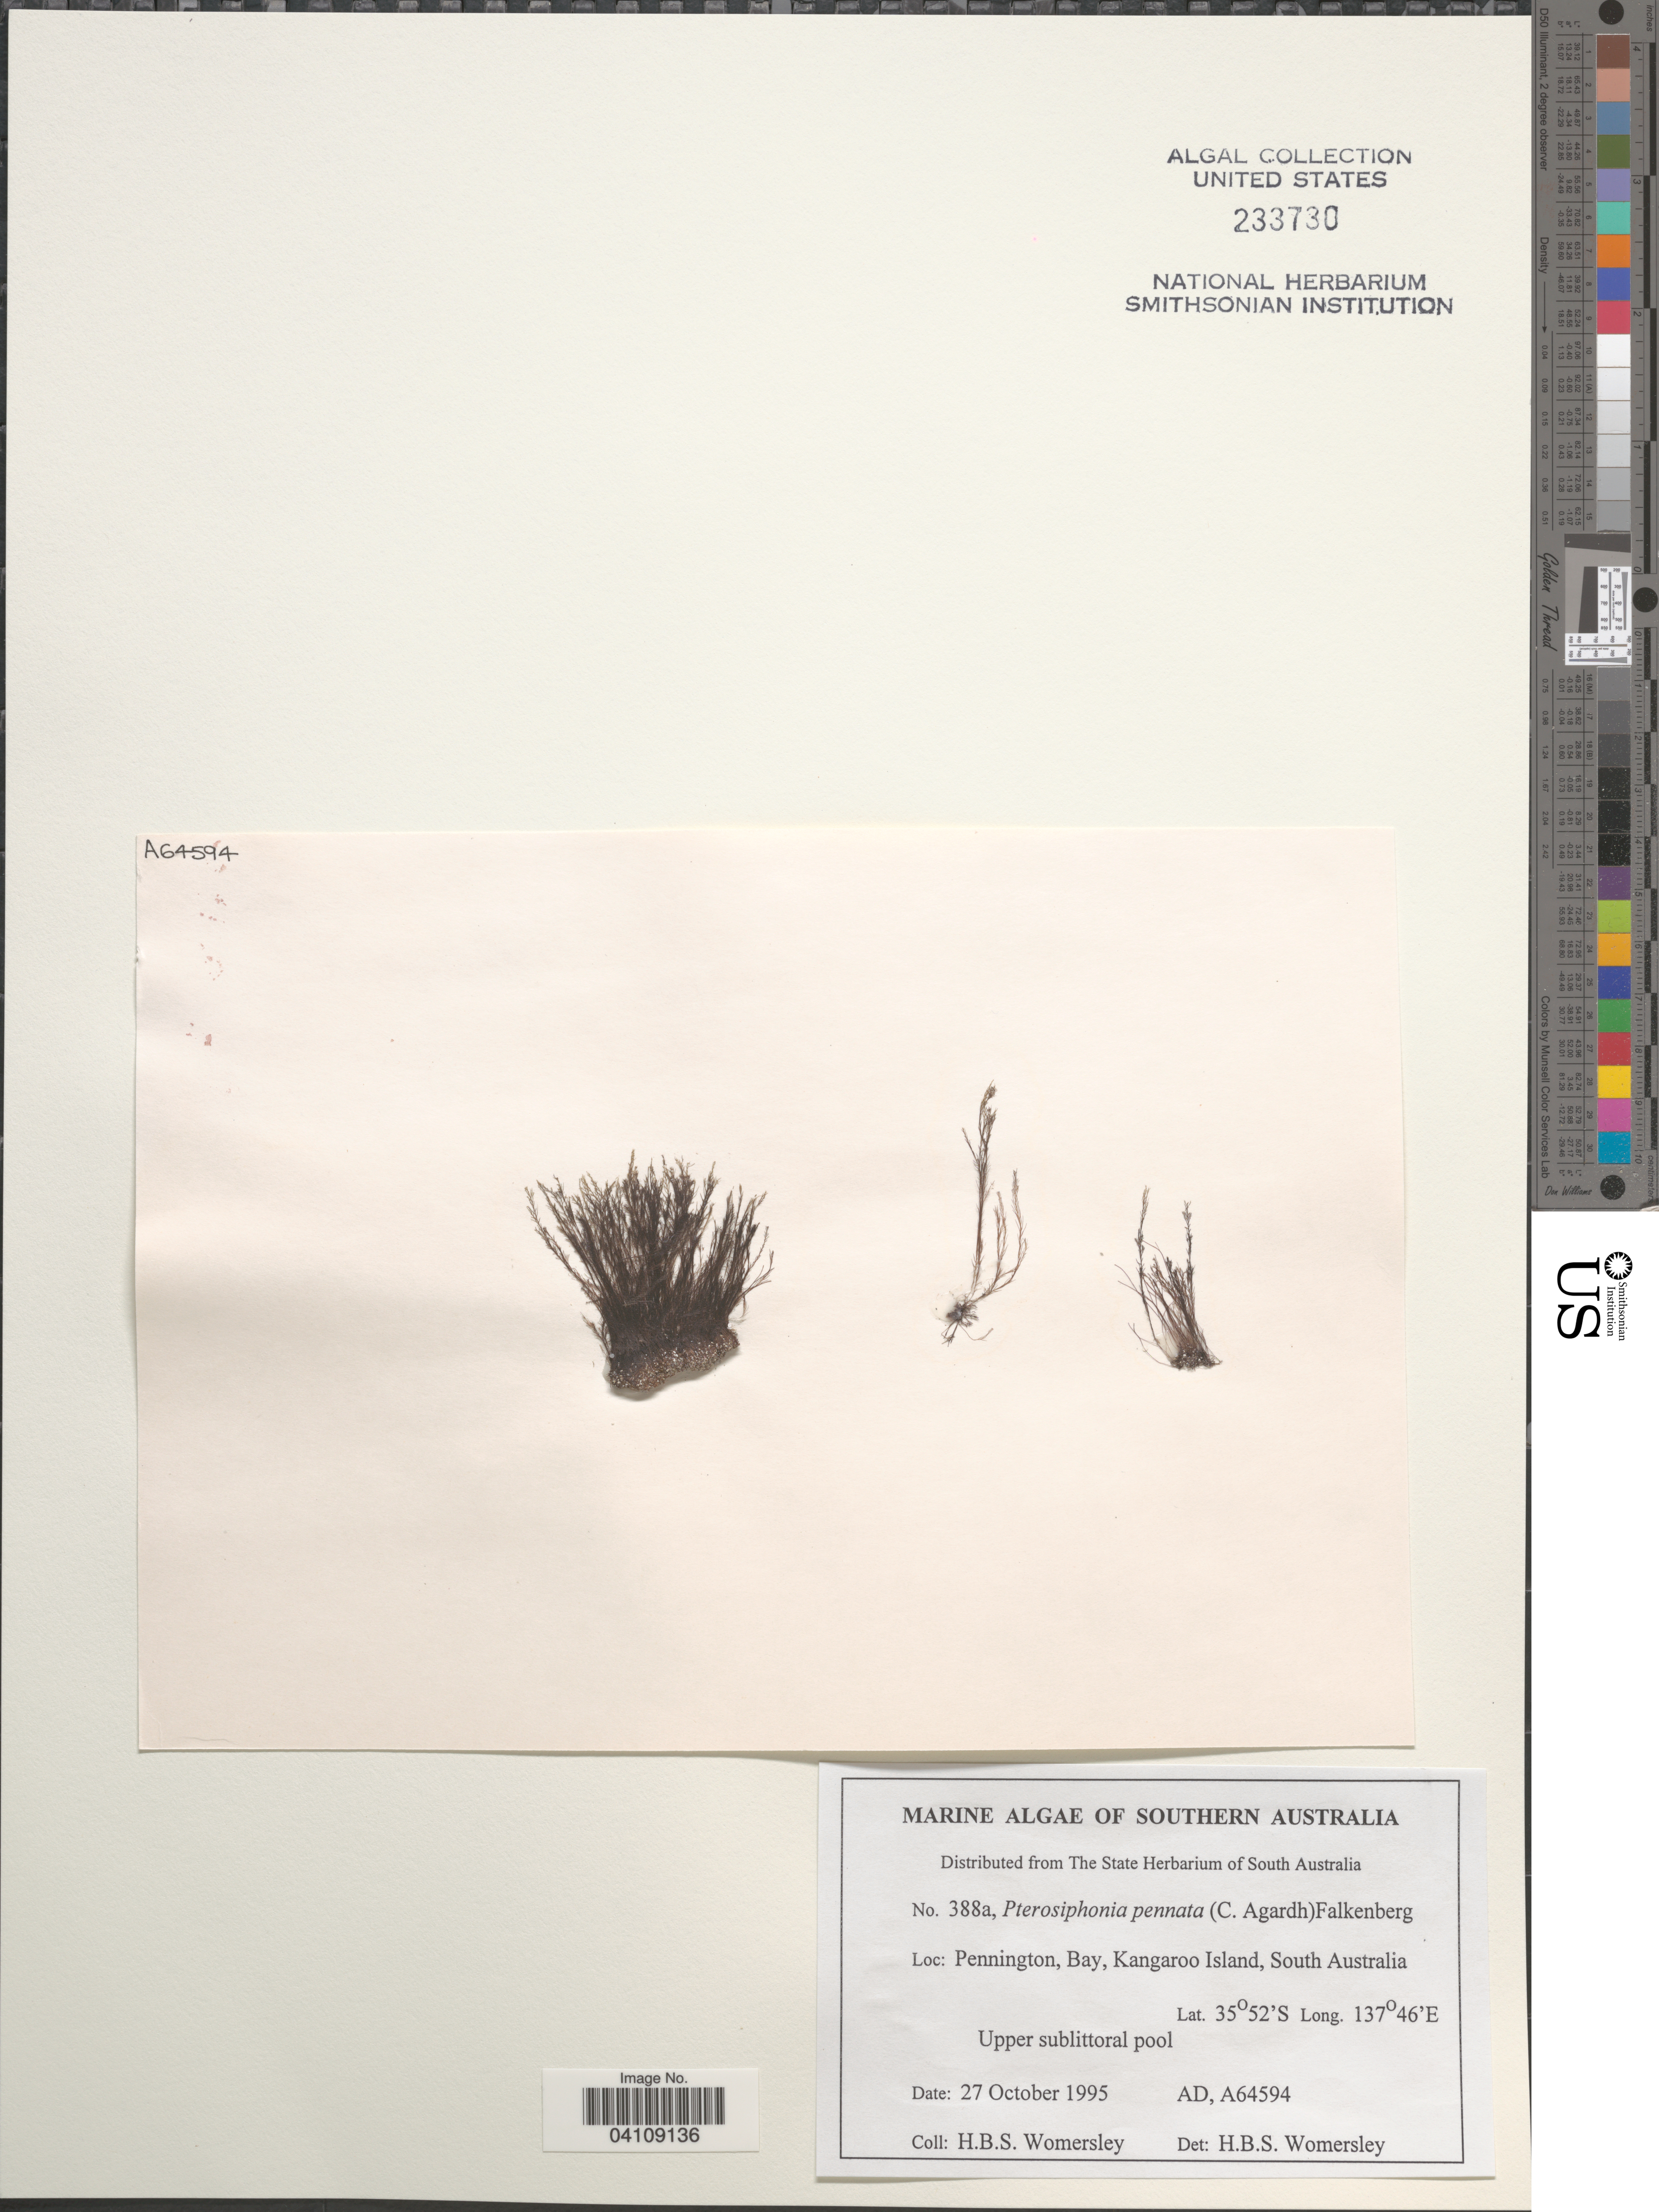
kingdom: Plantae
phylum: Rhodophyta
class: Florideophyceae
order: Ceramiales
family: Rhodomelaceae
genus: Xiphosiphonia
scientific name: Xiphosiphonia pennata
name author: (C. Agardh) Savoie & G.W. Saunders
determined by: Algae name updating Project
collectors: H. B. S. Womersley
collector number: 388a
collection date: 1995-10-27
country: Australia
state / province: South Australia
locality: Southern Australia. Pennington Bay, Kangaroo Island.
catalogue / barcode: US 233730